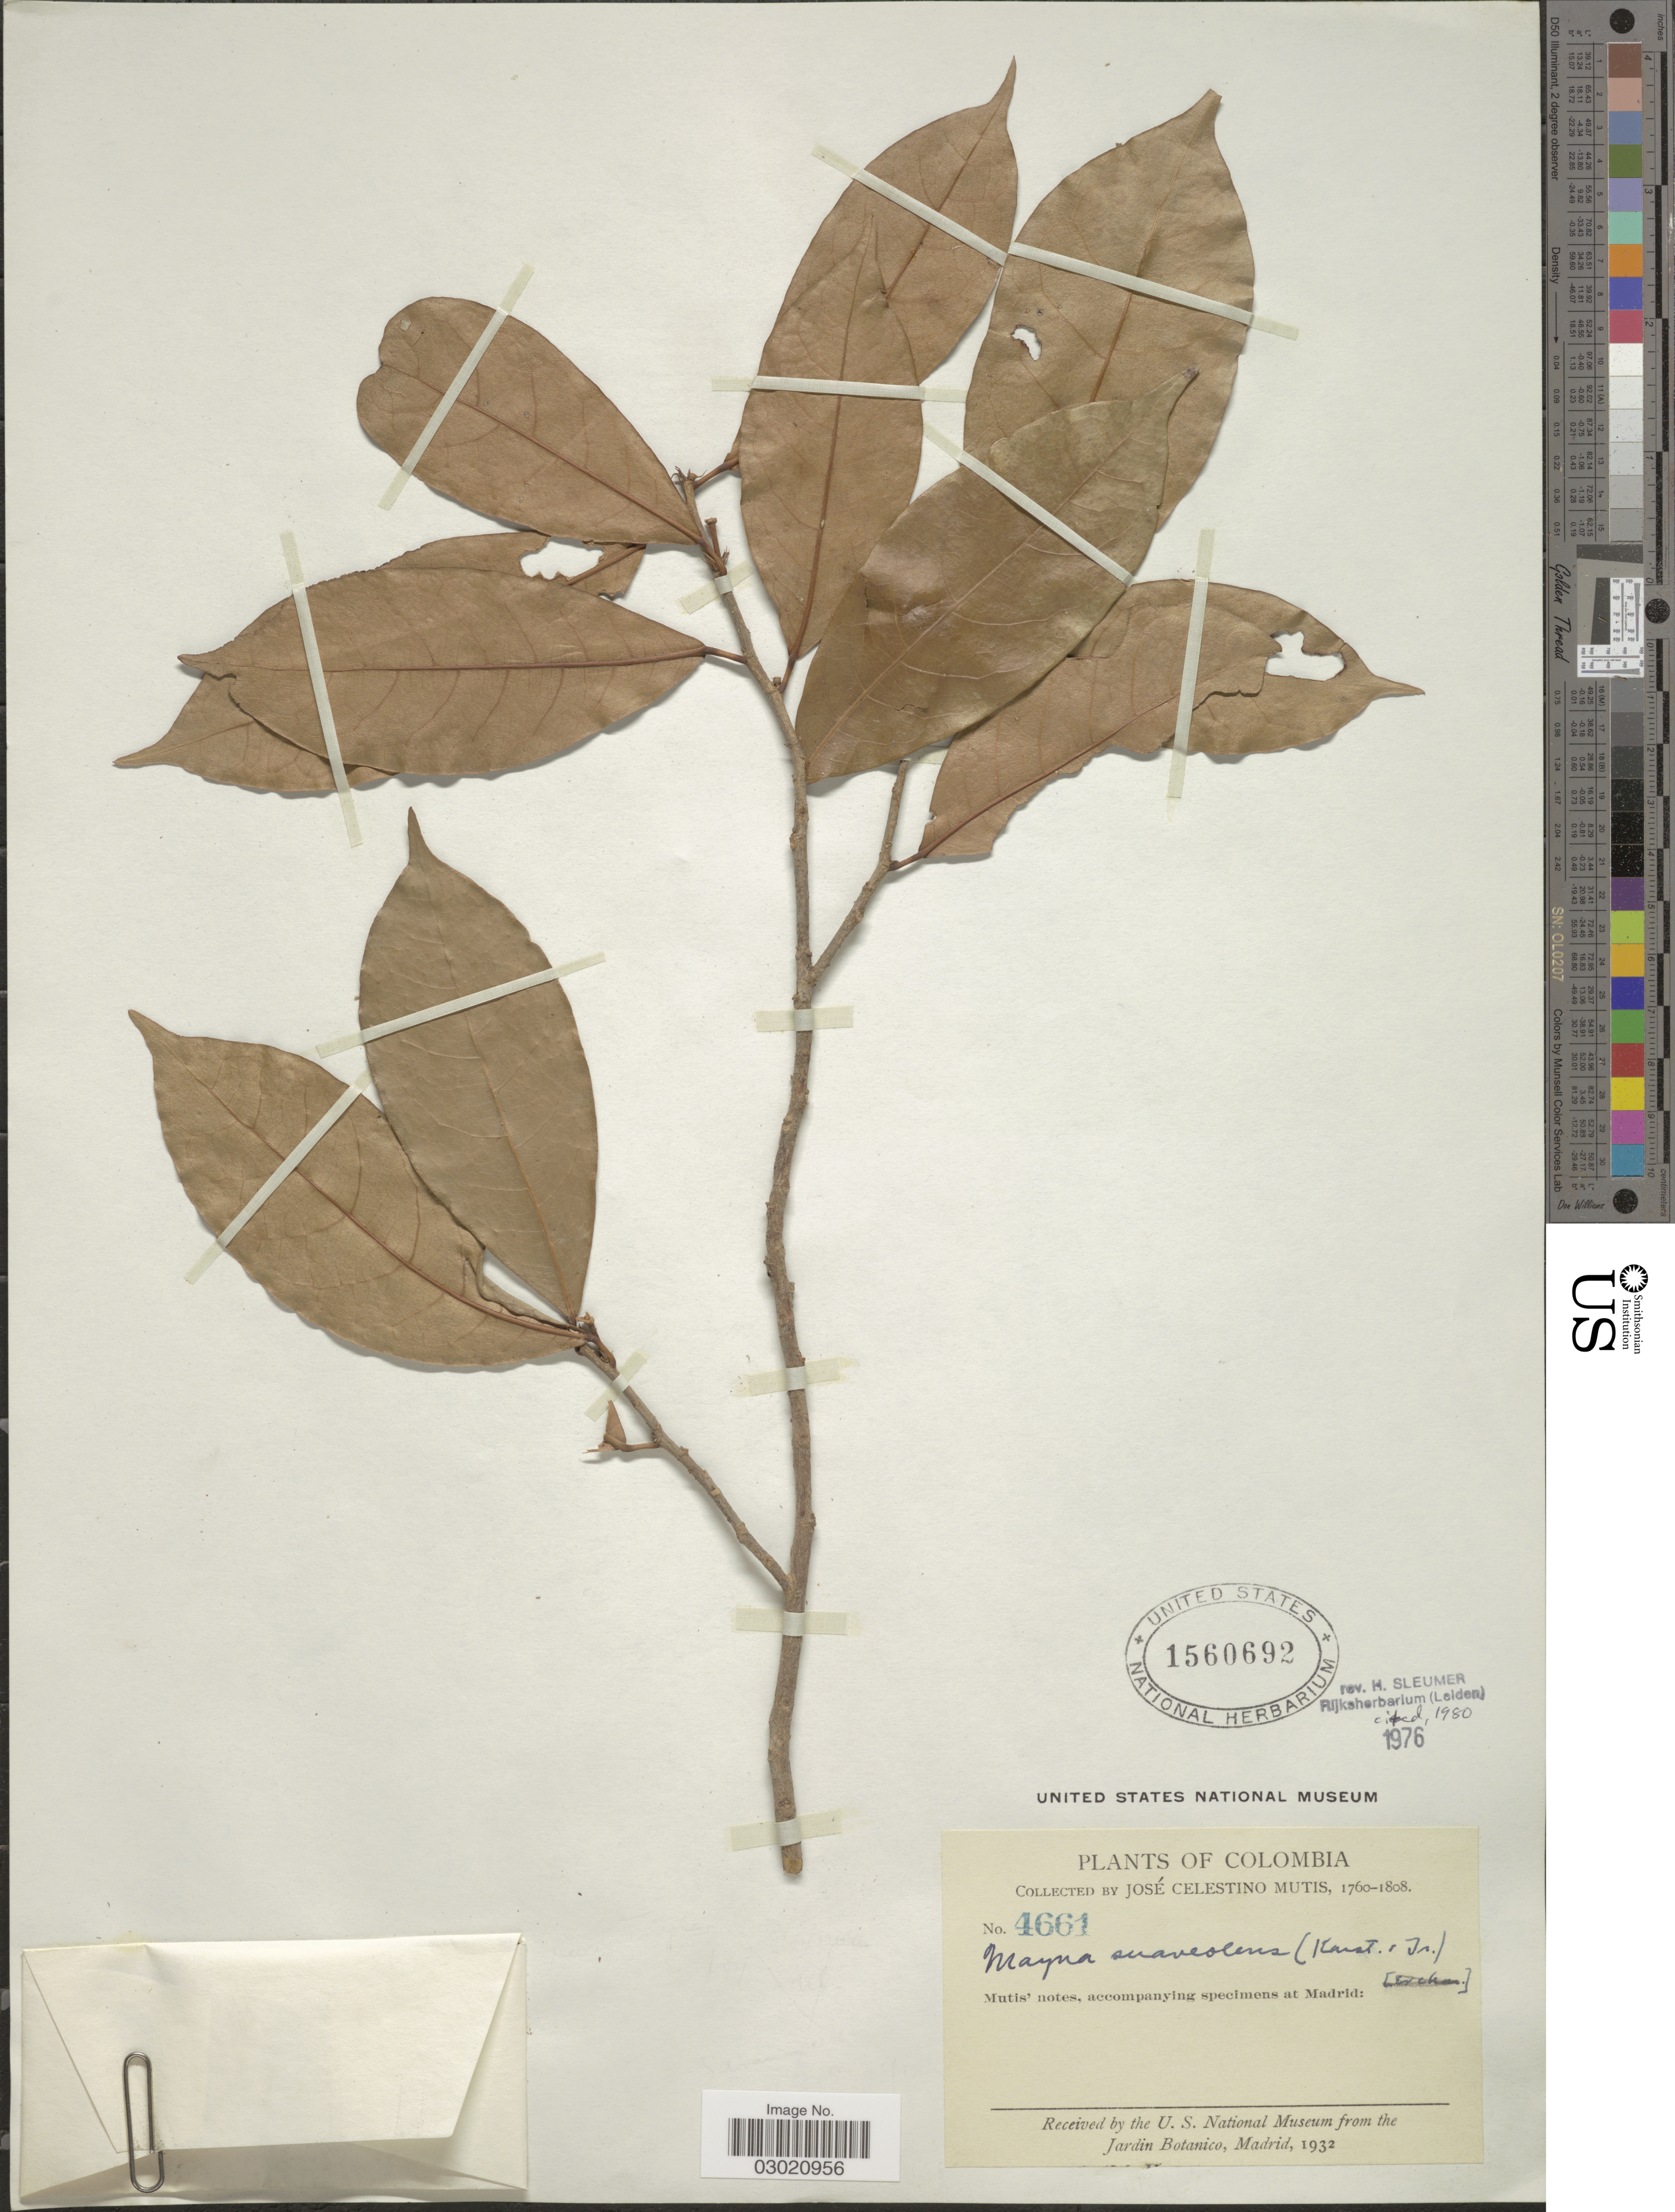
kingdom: Plantae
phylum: Tracheophyta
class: Magnoliopsida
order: Malpighiales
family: Achariaceae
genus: Mayna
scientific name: Mayna suaveolens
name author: (Triana & H. Karst.) Warb.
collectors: J. C. B. Mutis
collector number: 4661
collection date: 1760/1808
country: Colombia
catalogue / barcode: US 1560692